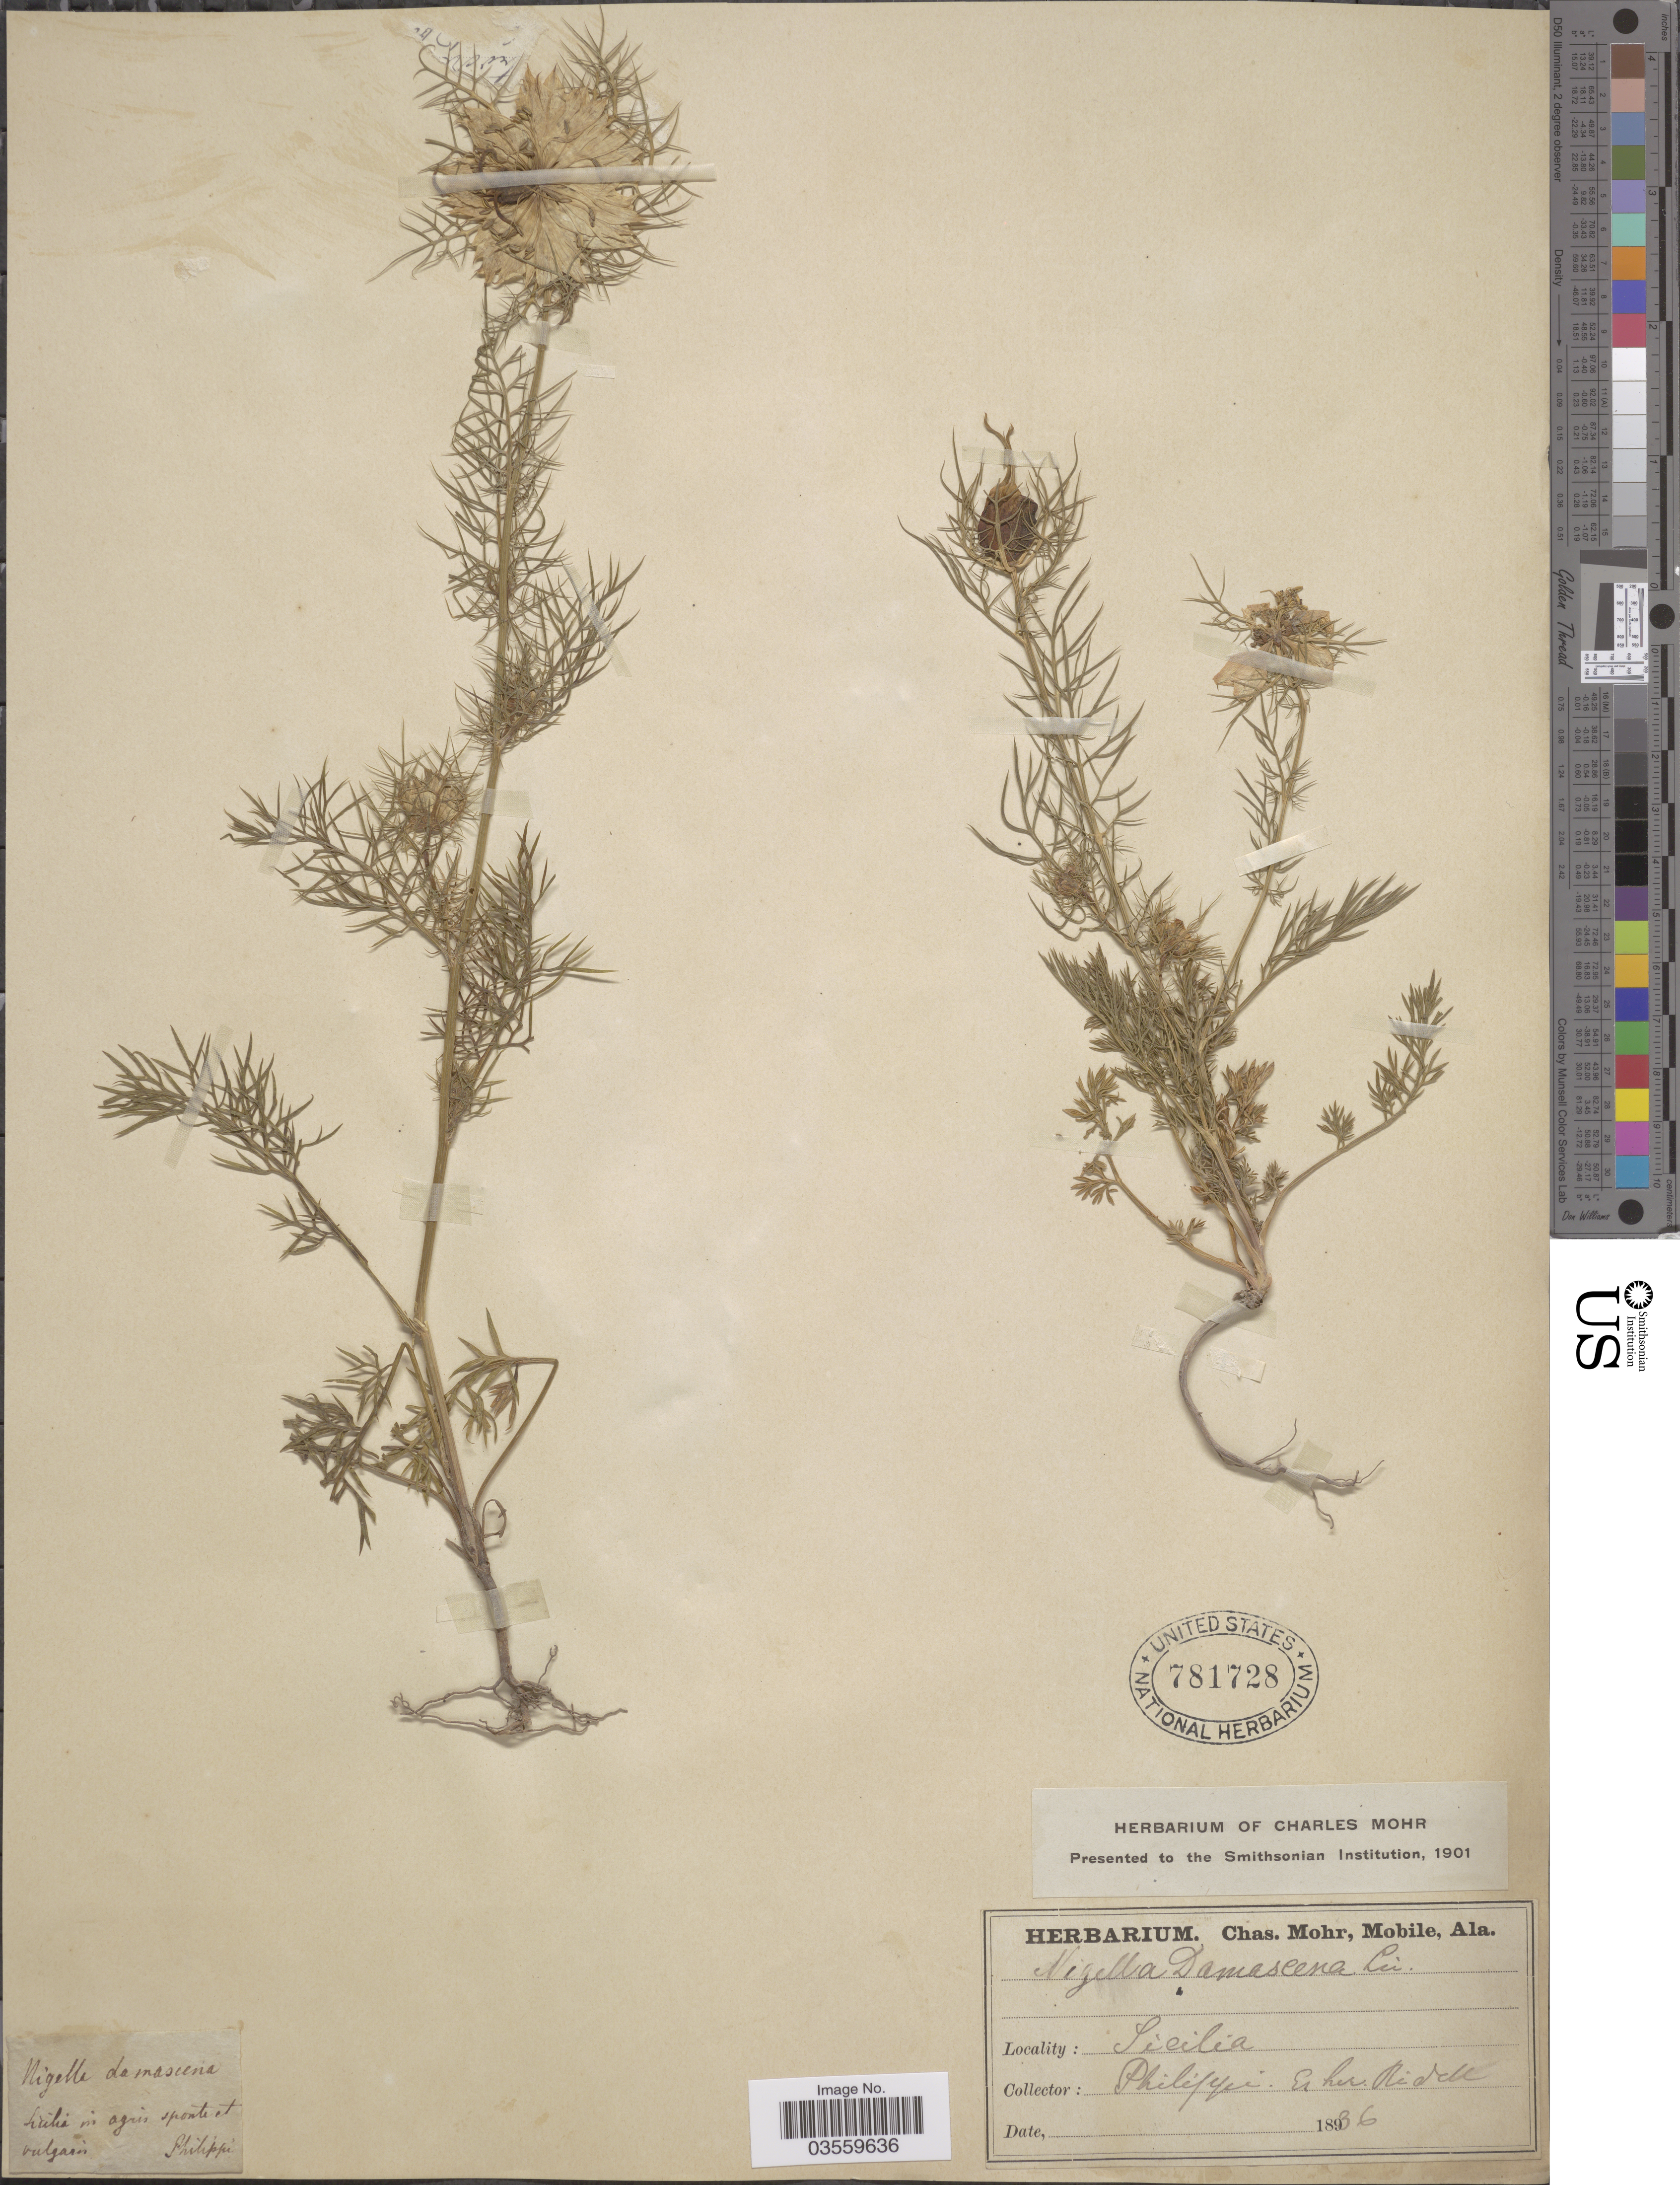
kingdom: Plantae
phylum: Tracheophyta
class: Magnoliopsida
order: Ranunculales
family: Ranunculaceae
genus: Nigella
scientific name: Nigella damascena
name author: L.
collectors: -. Philippi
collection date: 1836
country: Italy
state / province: Siciliana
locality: Sicilia.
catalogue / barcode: US 781728